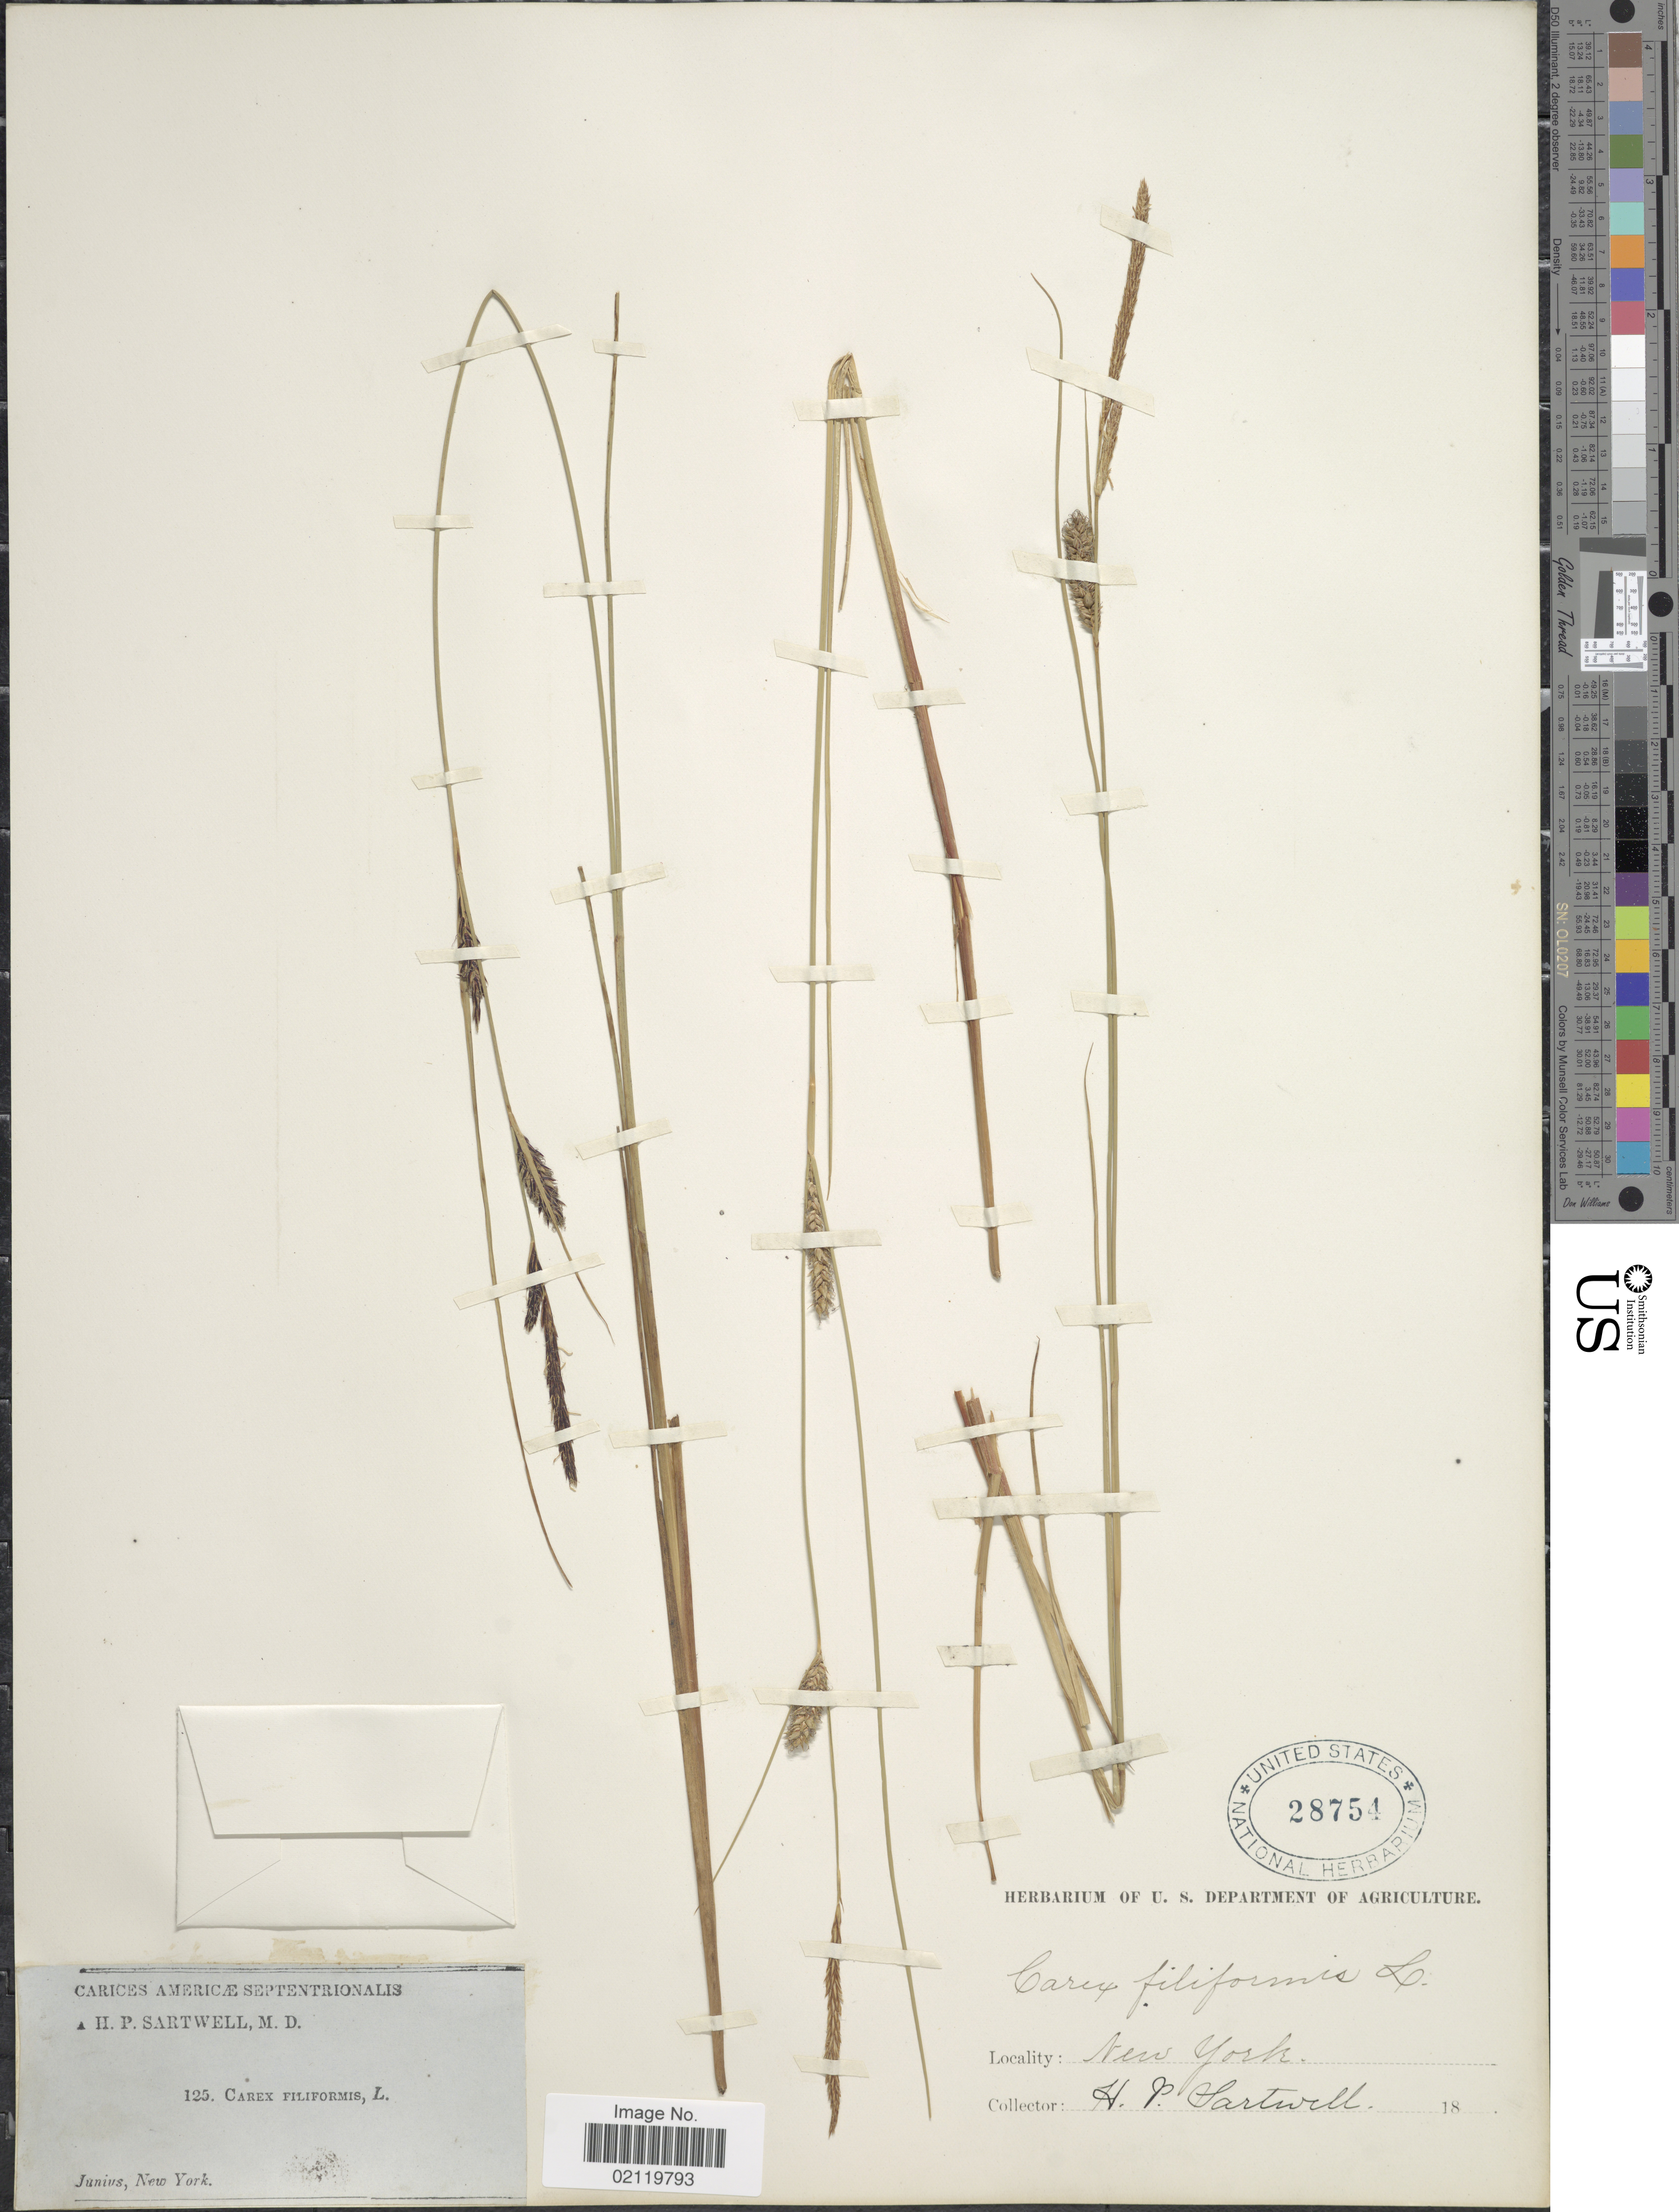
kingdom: Plantae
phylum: Tracheophyta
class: Liliopsida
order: Poales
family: Cyperaceae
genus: Carex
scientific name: Carex lasiocarpa var. americana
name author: Fernald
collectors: H. P. Sartwell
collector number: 125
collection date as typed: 18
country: United States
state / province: New York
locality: Junius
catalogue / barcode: US 28754